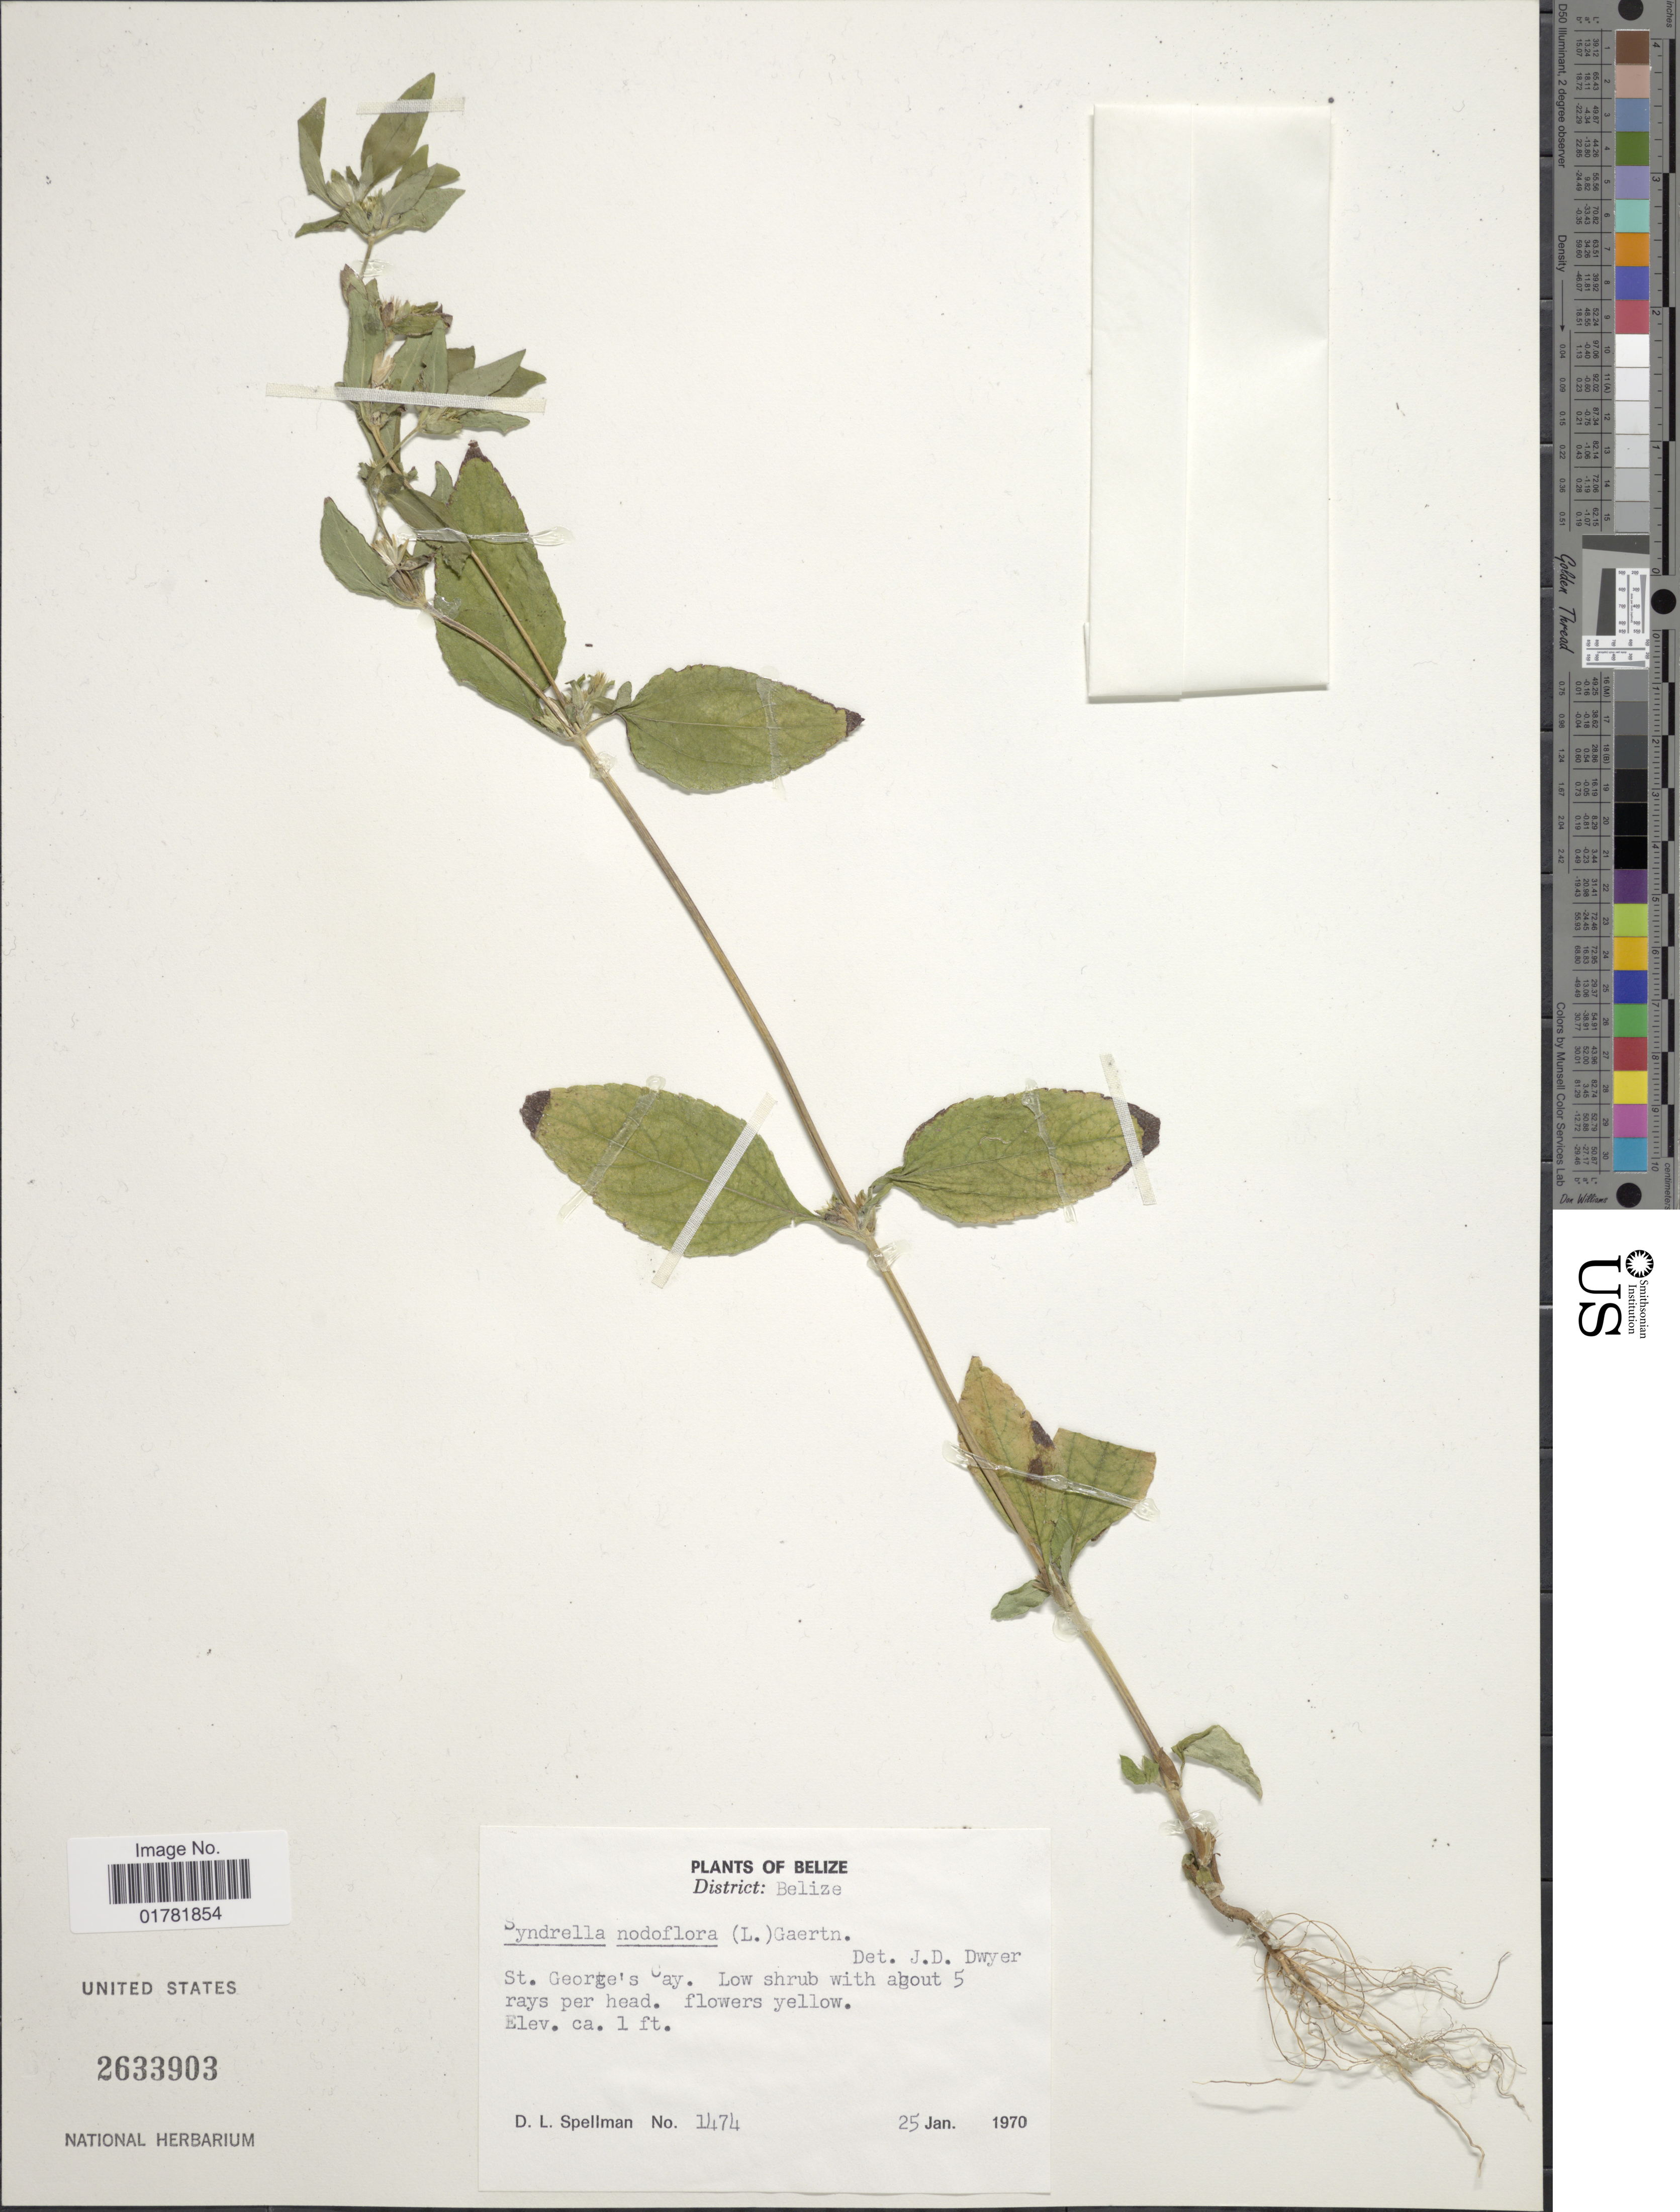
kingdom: Plantae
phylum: Tracheophyta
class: Magnoliopsida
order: Asterales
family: Asteraceae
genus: Synedrella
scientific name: Synedrella nodiflora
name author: (L.) Gaertn.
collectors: D. L. Spellman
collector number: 1474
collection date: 1970-01-25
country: Belize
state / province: Belize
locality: District: Belize, St. George's Bay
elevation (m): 0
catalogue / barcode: US 2633903